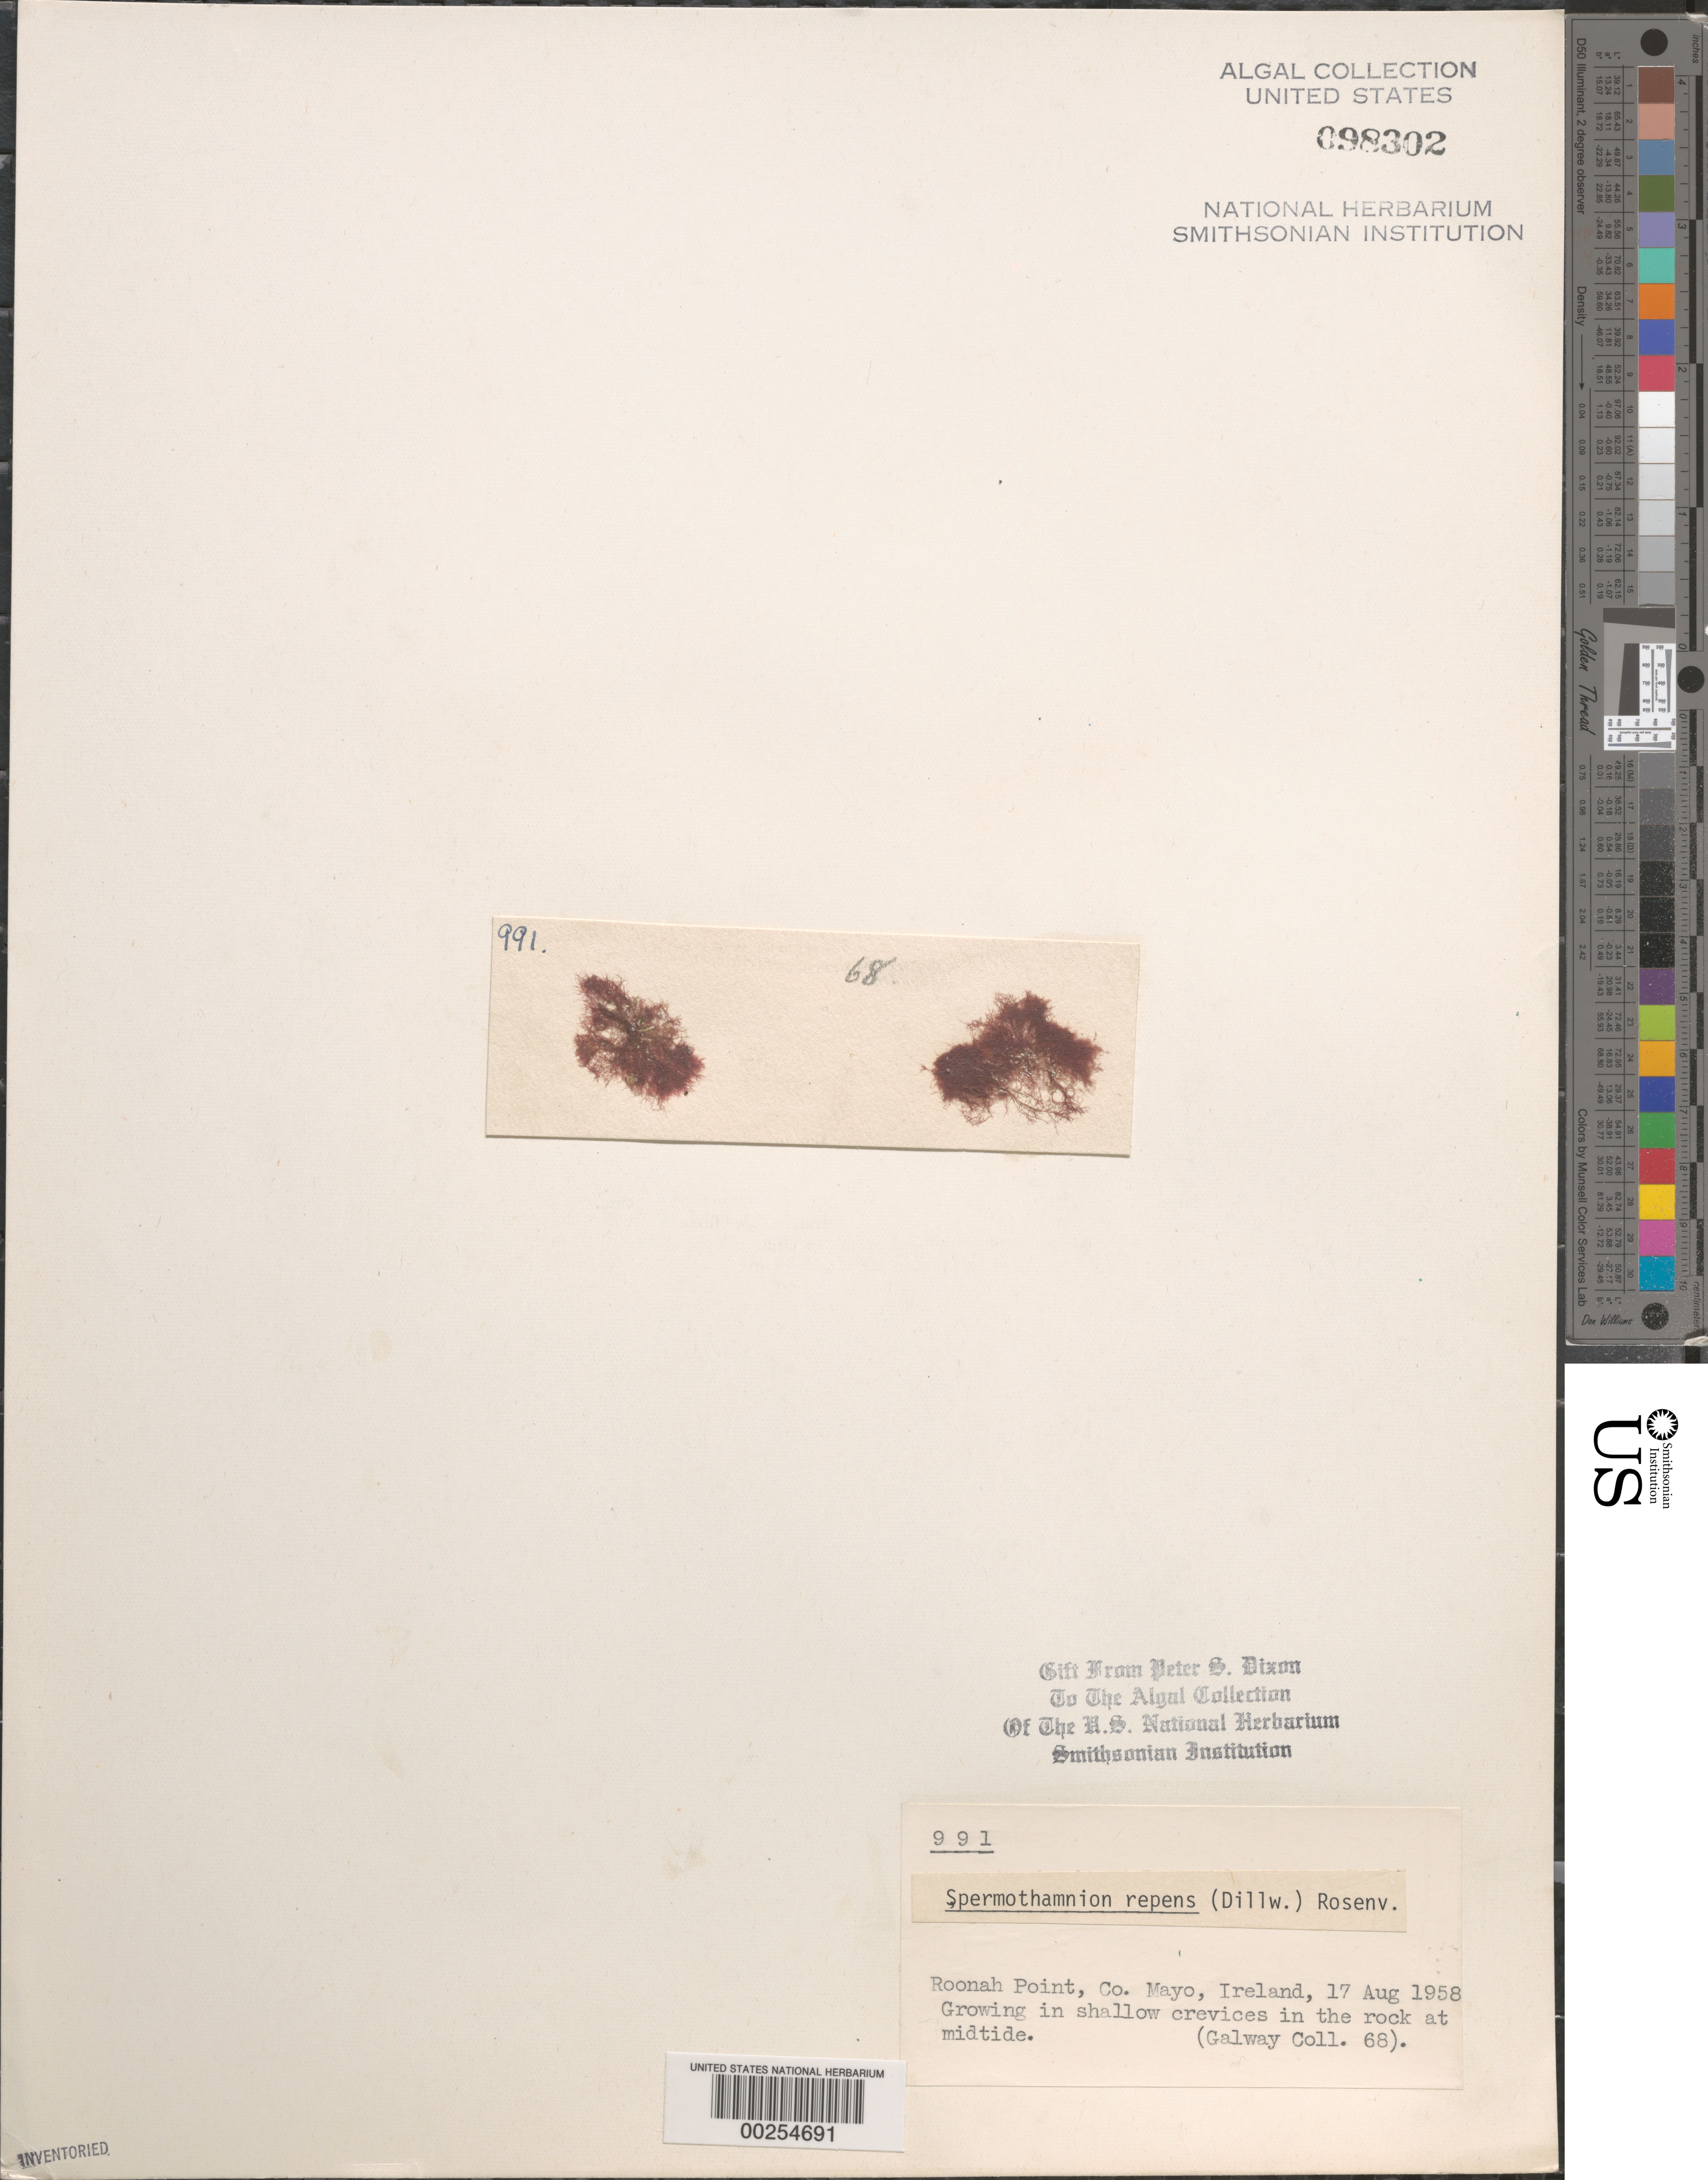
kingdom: Plantae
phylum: Rhodophyta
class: Florideophyceae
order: Ceramiales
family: Wrangeliaceae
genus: Spermothamnion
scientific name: Spermothamnion repens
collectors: P. S. Dixon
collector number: PSD 991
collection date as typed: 17 Aug 1958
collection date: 1958-08-17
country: Ireland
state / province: Connaught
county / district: Mayo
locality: Roonah Point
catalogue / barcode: US 98302